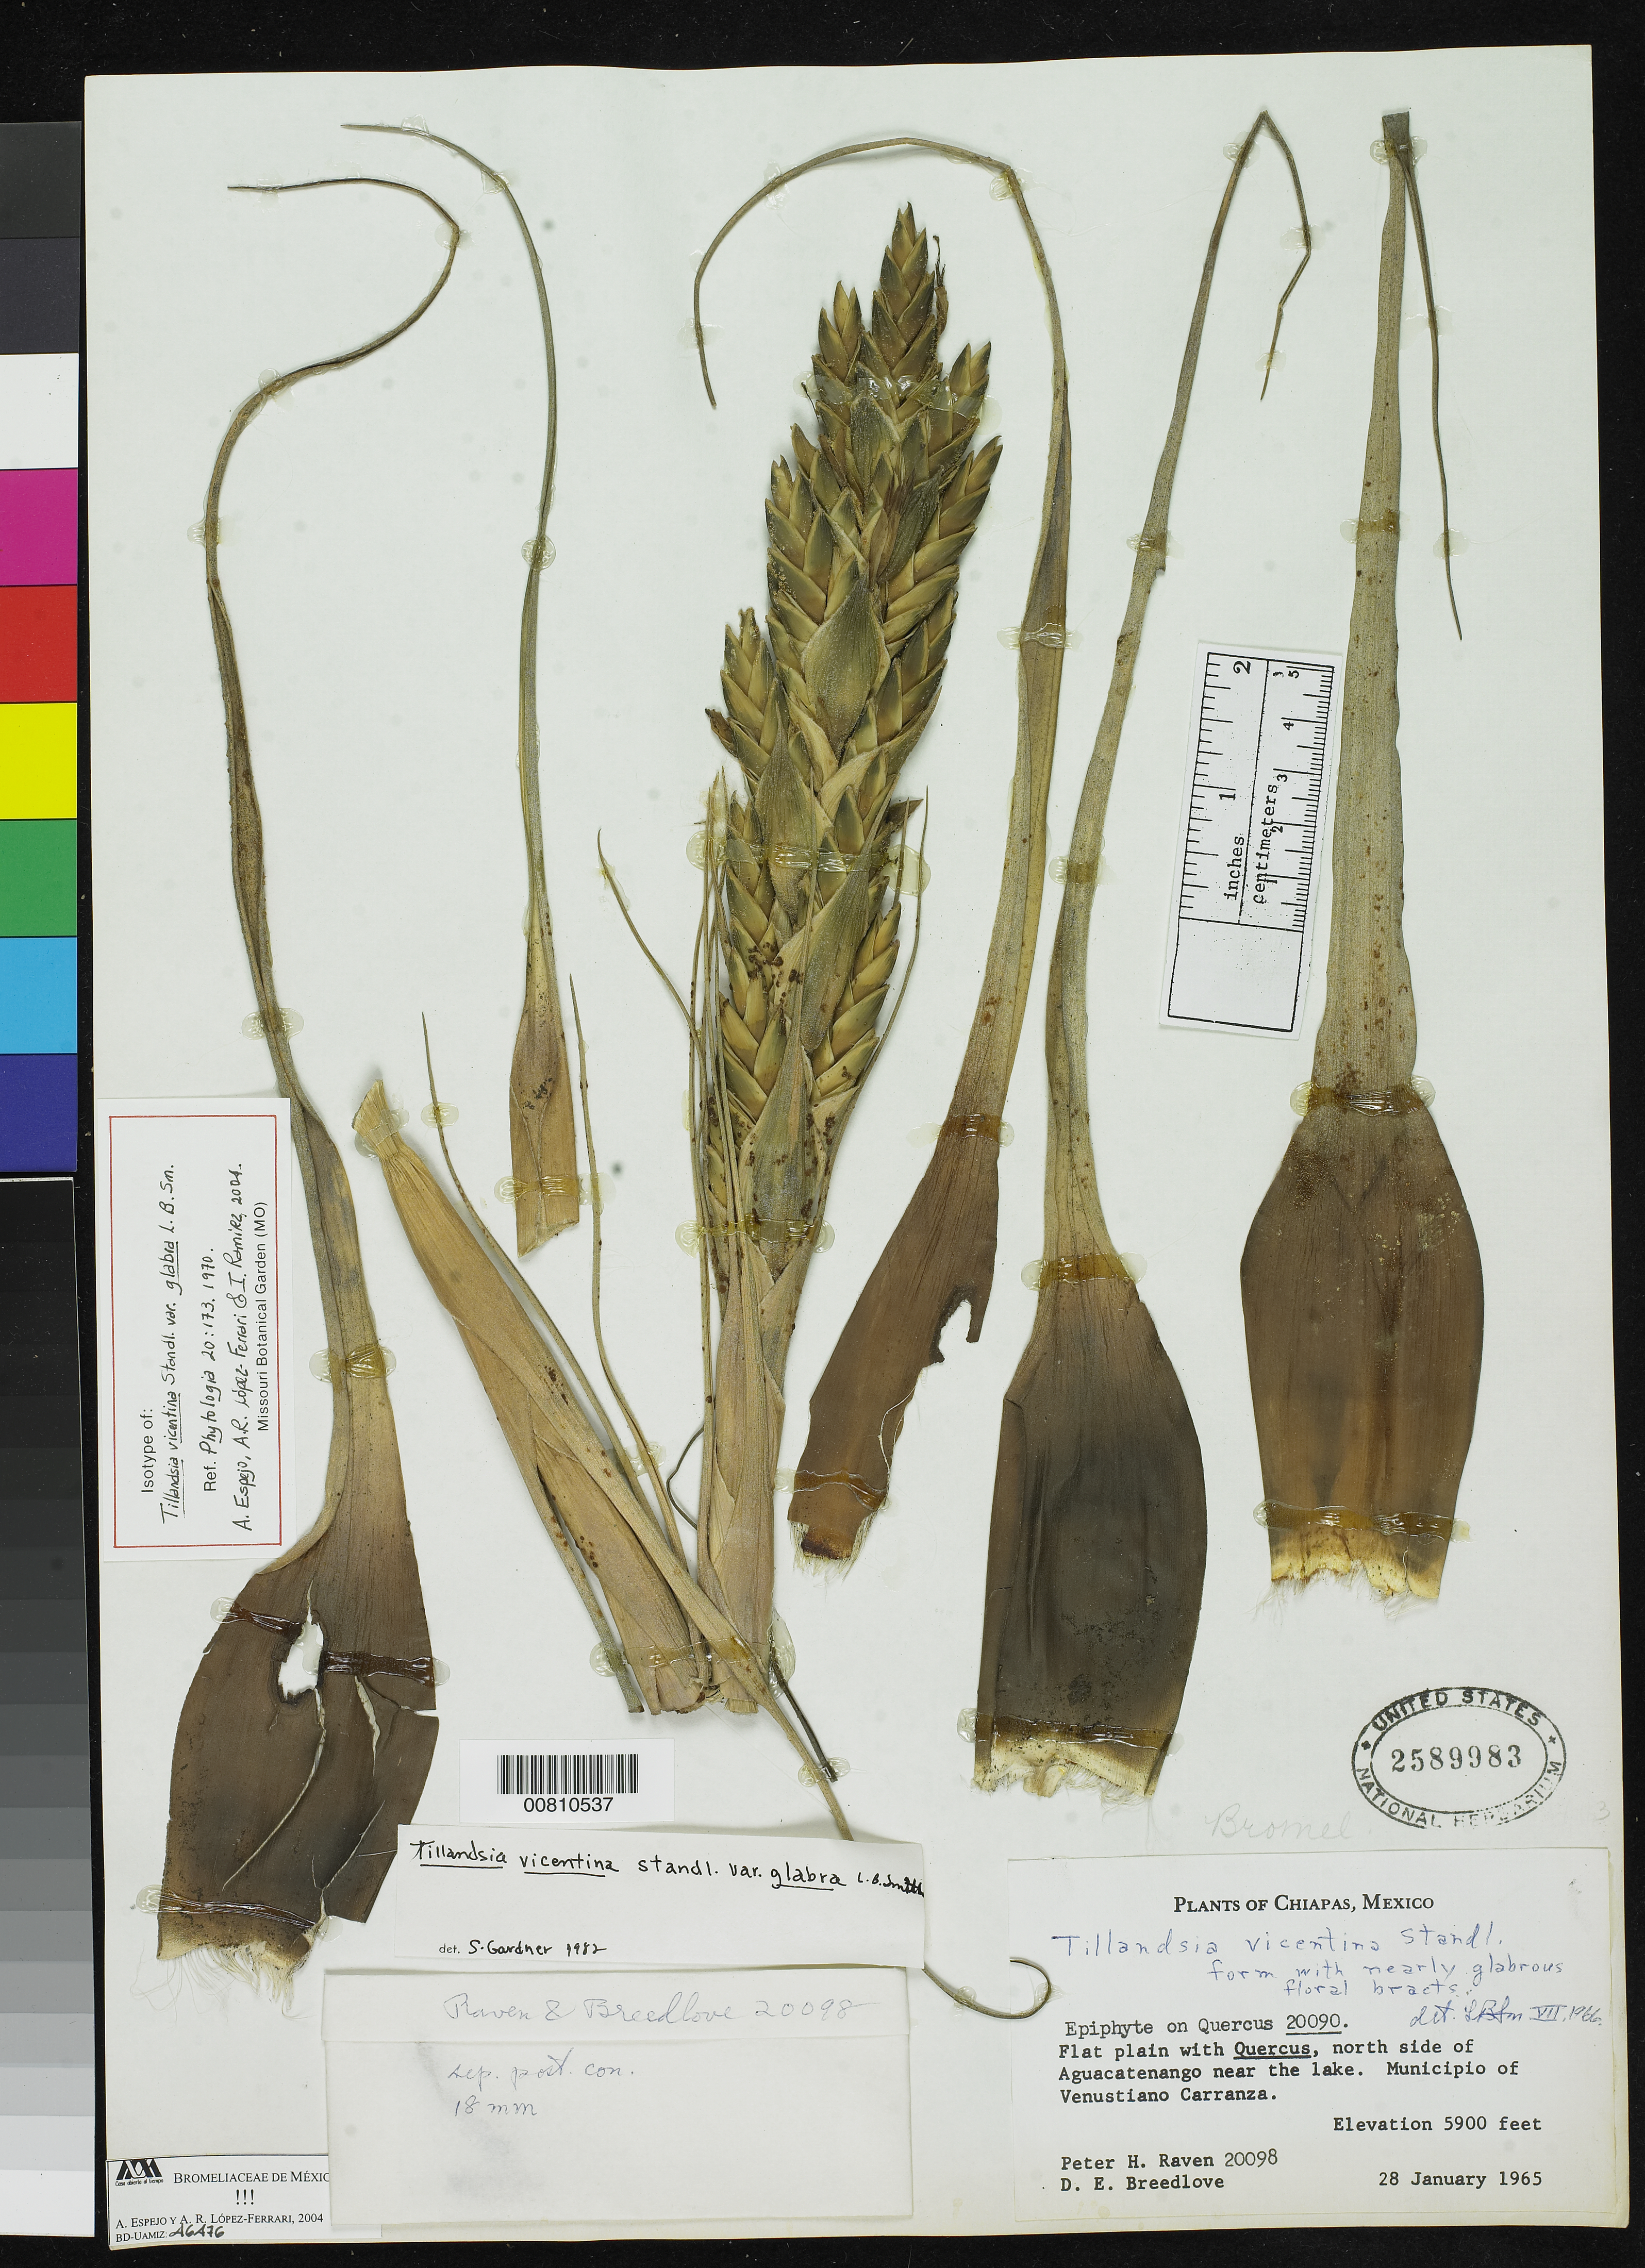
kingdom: Plantae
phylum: Tracheophyta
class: Liliopsida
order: Poales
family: Bromeliaceae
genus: Tillandsia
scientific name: Tillandsia vicentina var. glabra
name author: L.B. Sm.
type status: Isotype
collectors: P. Raven & D. E. Breedlove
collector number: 20098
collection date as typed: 28 Jan 1965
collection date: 1965-01-28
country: Mexico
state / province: Chiapas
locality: North side of Aguacatenango near the lake. Municipio of Venustiano Carranza.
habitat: Flat plain with Quercus.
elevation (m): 1798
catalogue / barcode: US 2589983